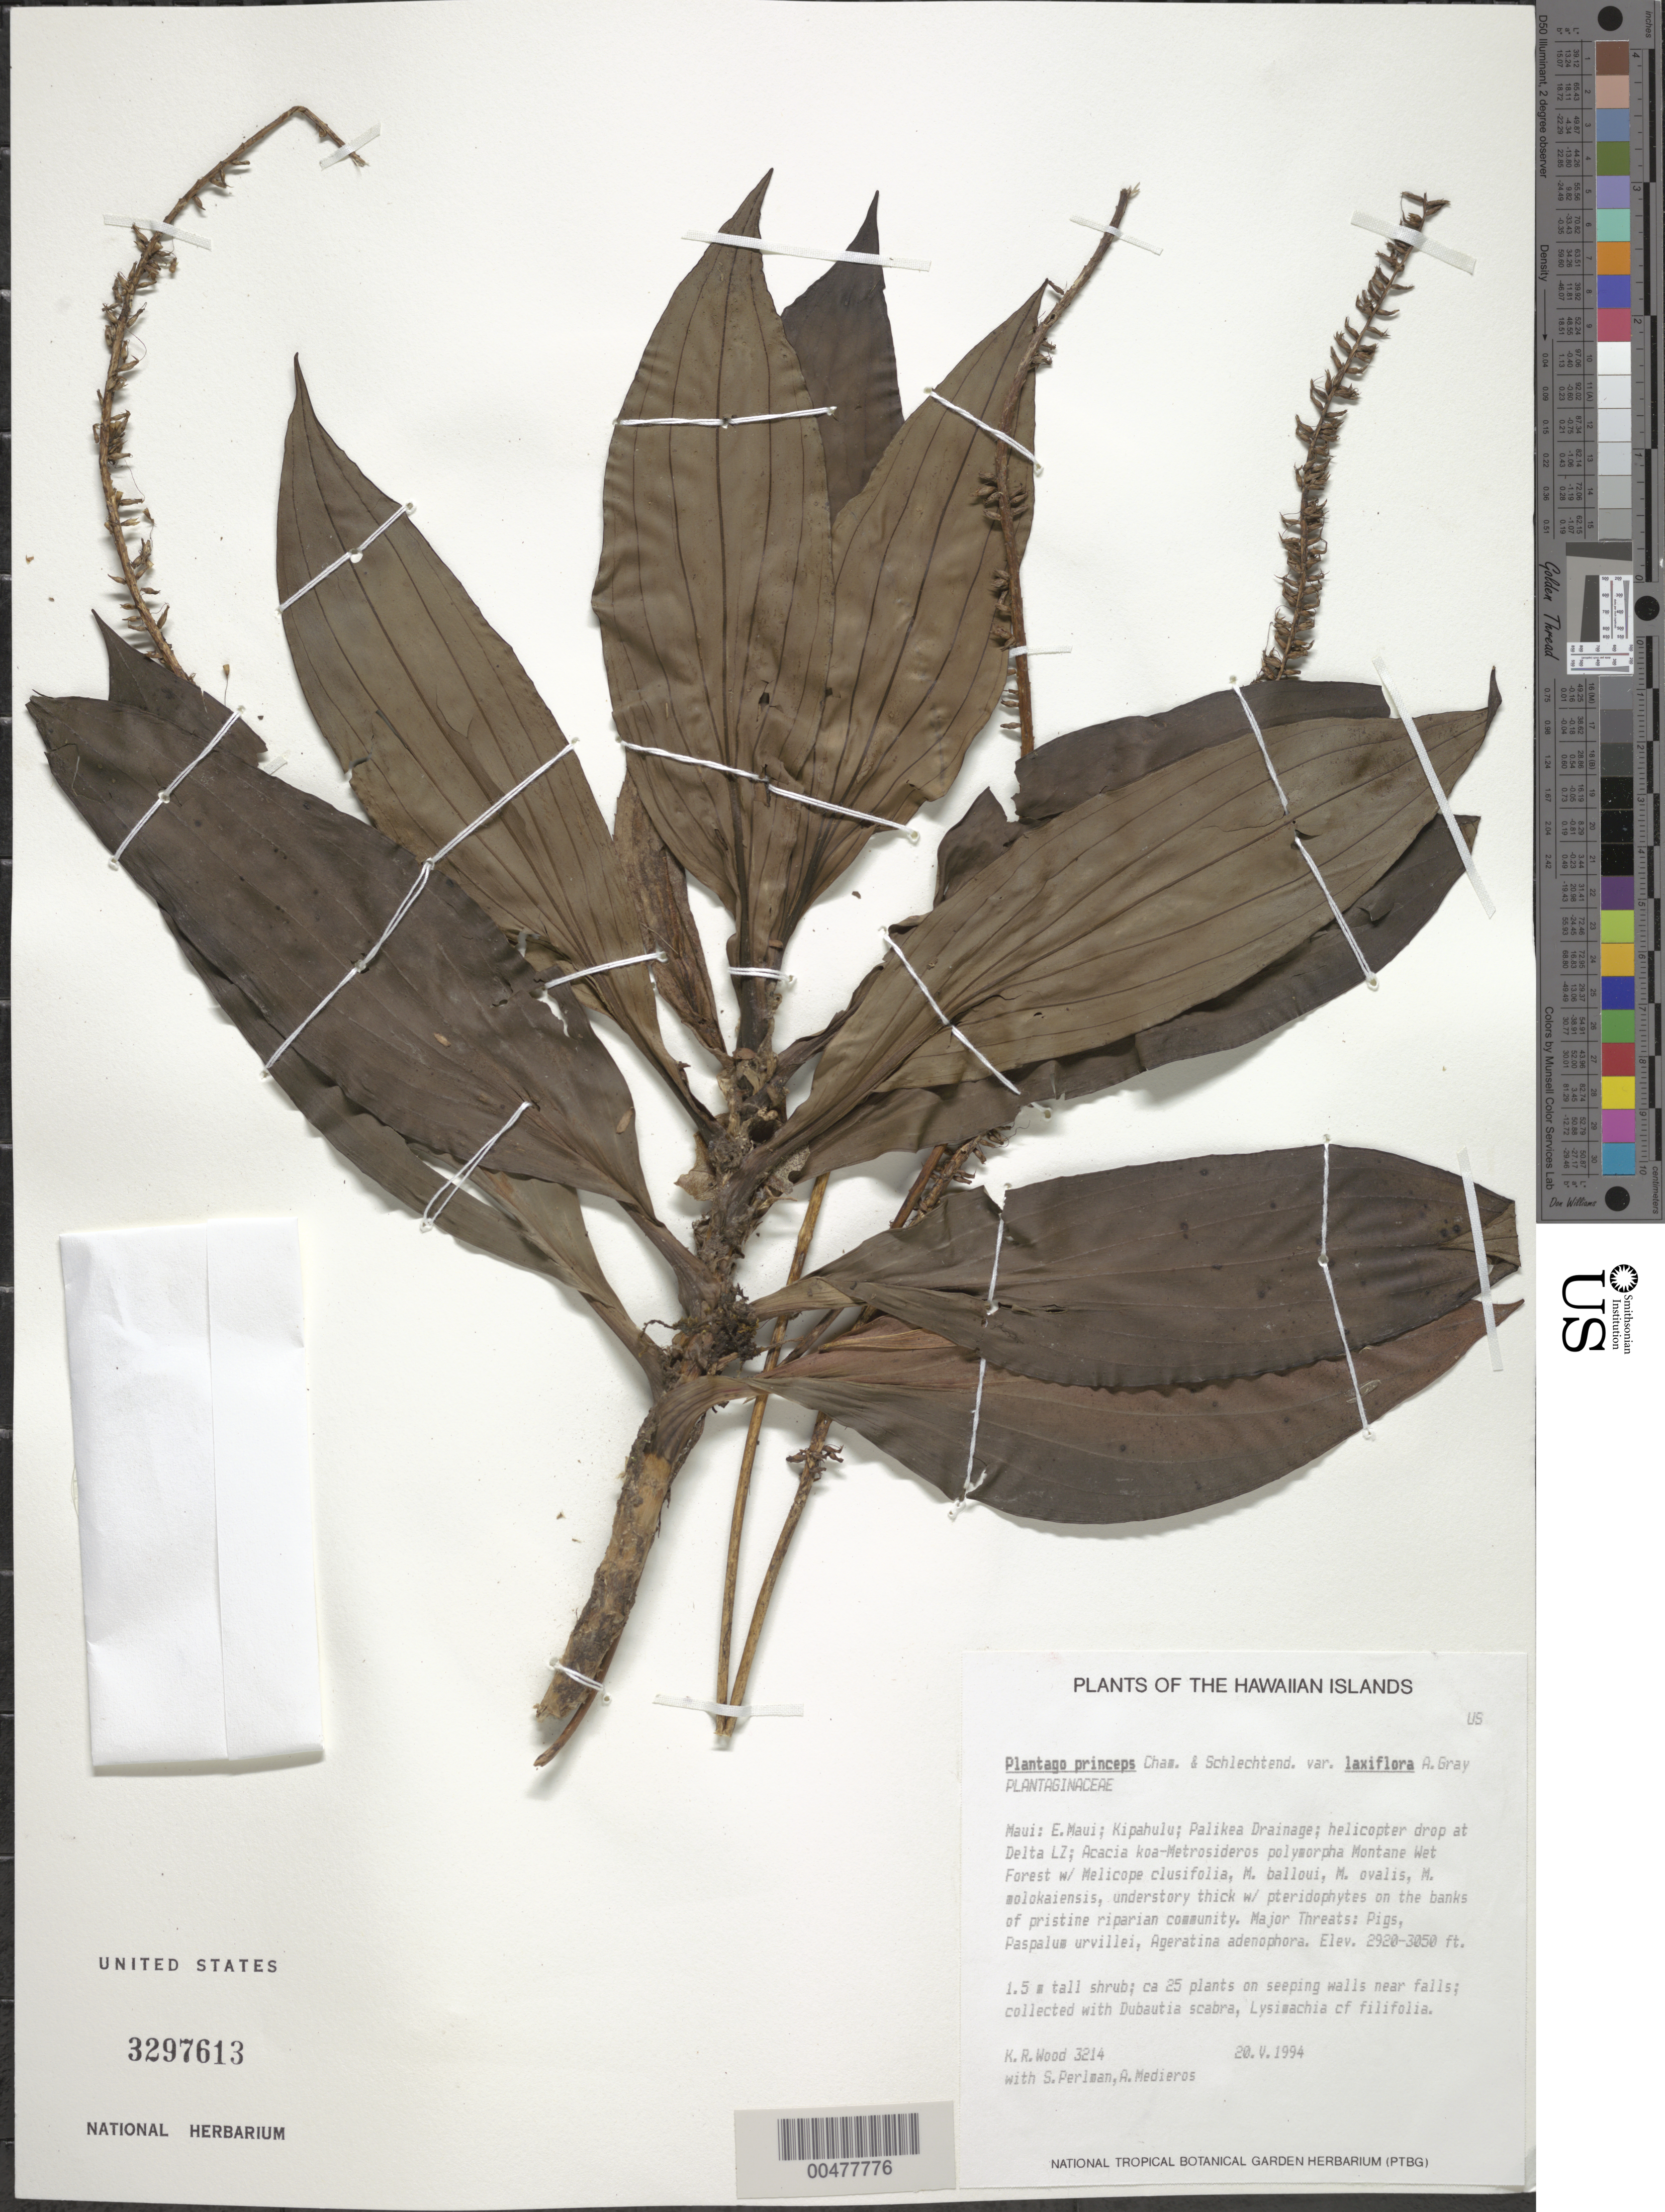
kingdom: Plantae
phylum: Tracheophyta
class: Magnoliopsida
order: Lamiales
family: Plantaginaceae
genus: Plantago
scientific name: Plantago princeps var. laxifolia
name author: A. Gray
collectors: K. R. Wood, S. P. Perlman & A. Medieros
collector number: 3214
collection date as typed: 20 May 1994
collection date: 1994-05-20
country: United States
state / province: Hawaii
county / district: Maui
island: Maui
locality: E Maui, Kipahulu, Palikea Drainage, helicopter drop at Delta LZ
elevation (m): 890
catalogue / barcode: US 3297613